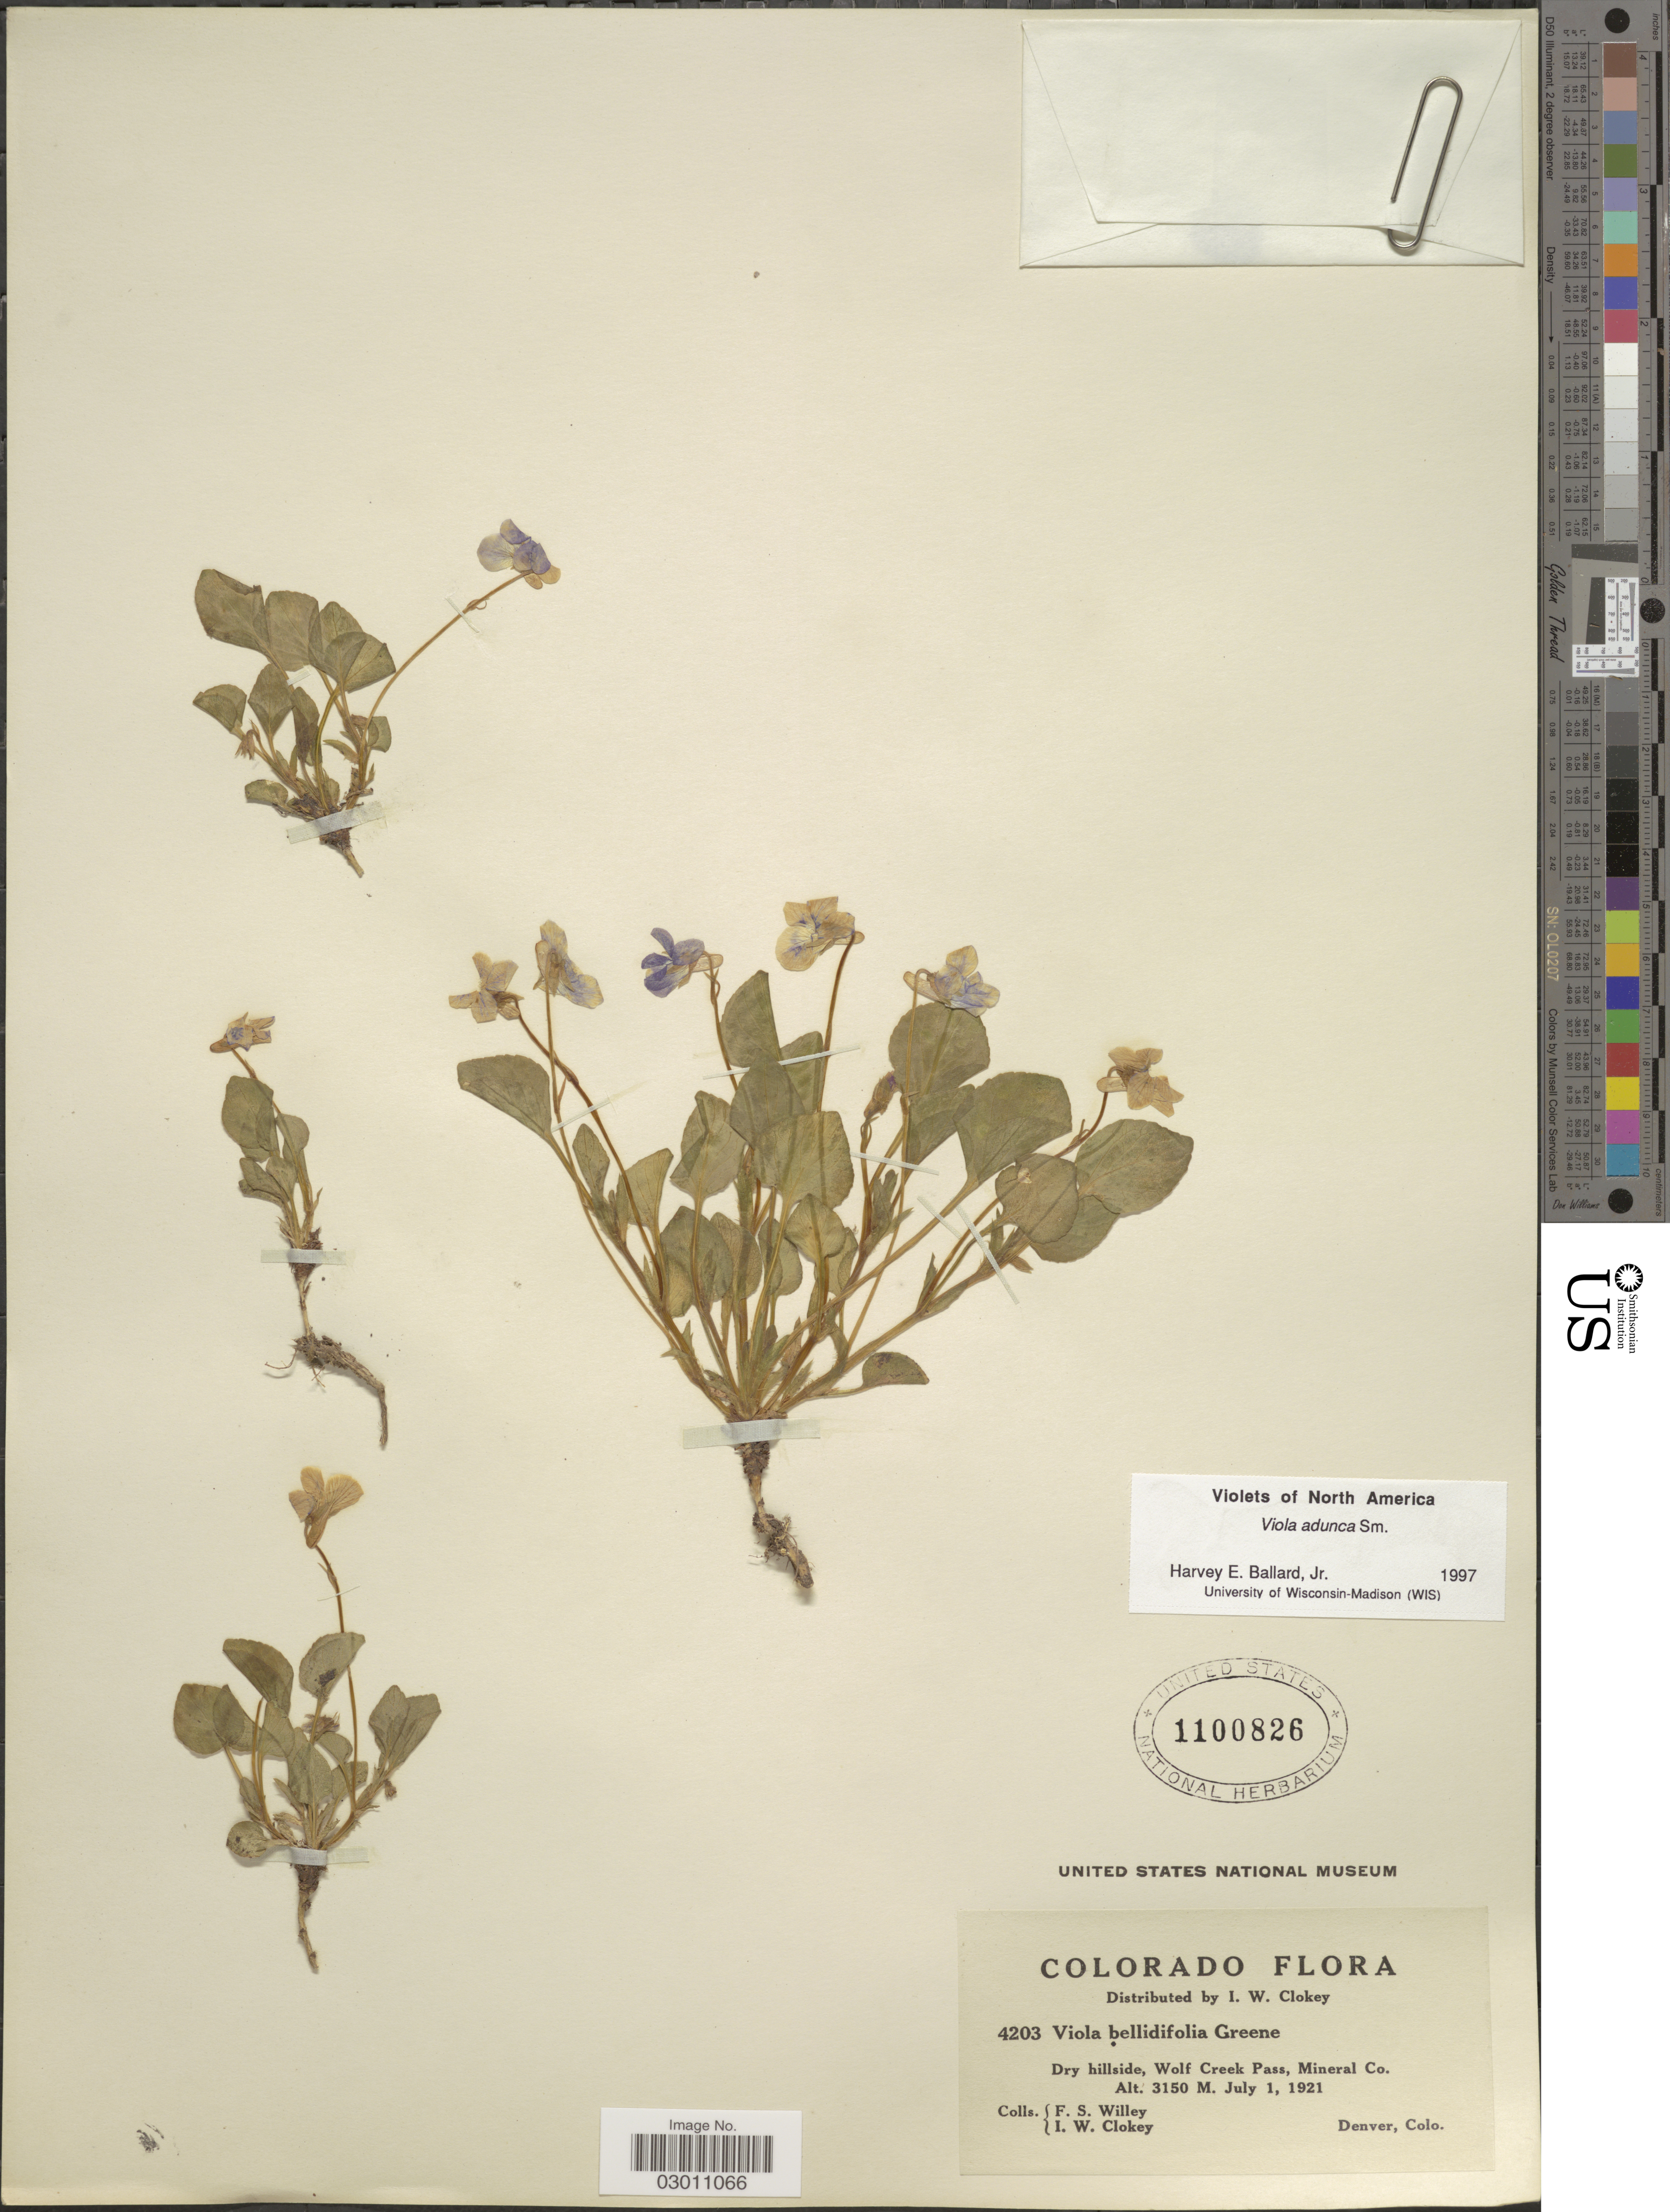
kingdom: Plantae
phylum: Tracheophyta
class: Magnoliopsida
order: Malpighiales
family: Violaceae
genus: Viola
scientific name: Viola adunca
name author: Sm.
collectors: F. Willey & I. W. Clokey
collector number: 4203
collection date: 1921-07-01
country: United States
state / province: Colorado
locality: Dry hillside, Wolf Creek Pass, Mineral Co.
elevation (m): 3150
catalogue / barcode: US 1100826